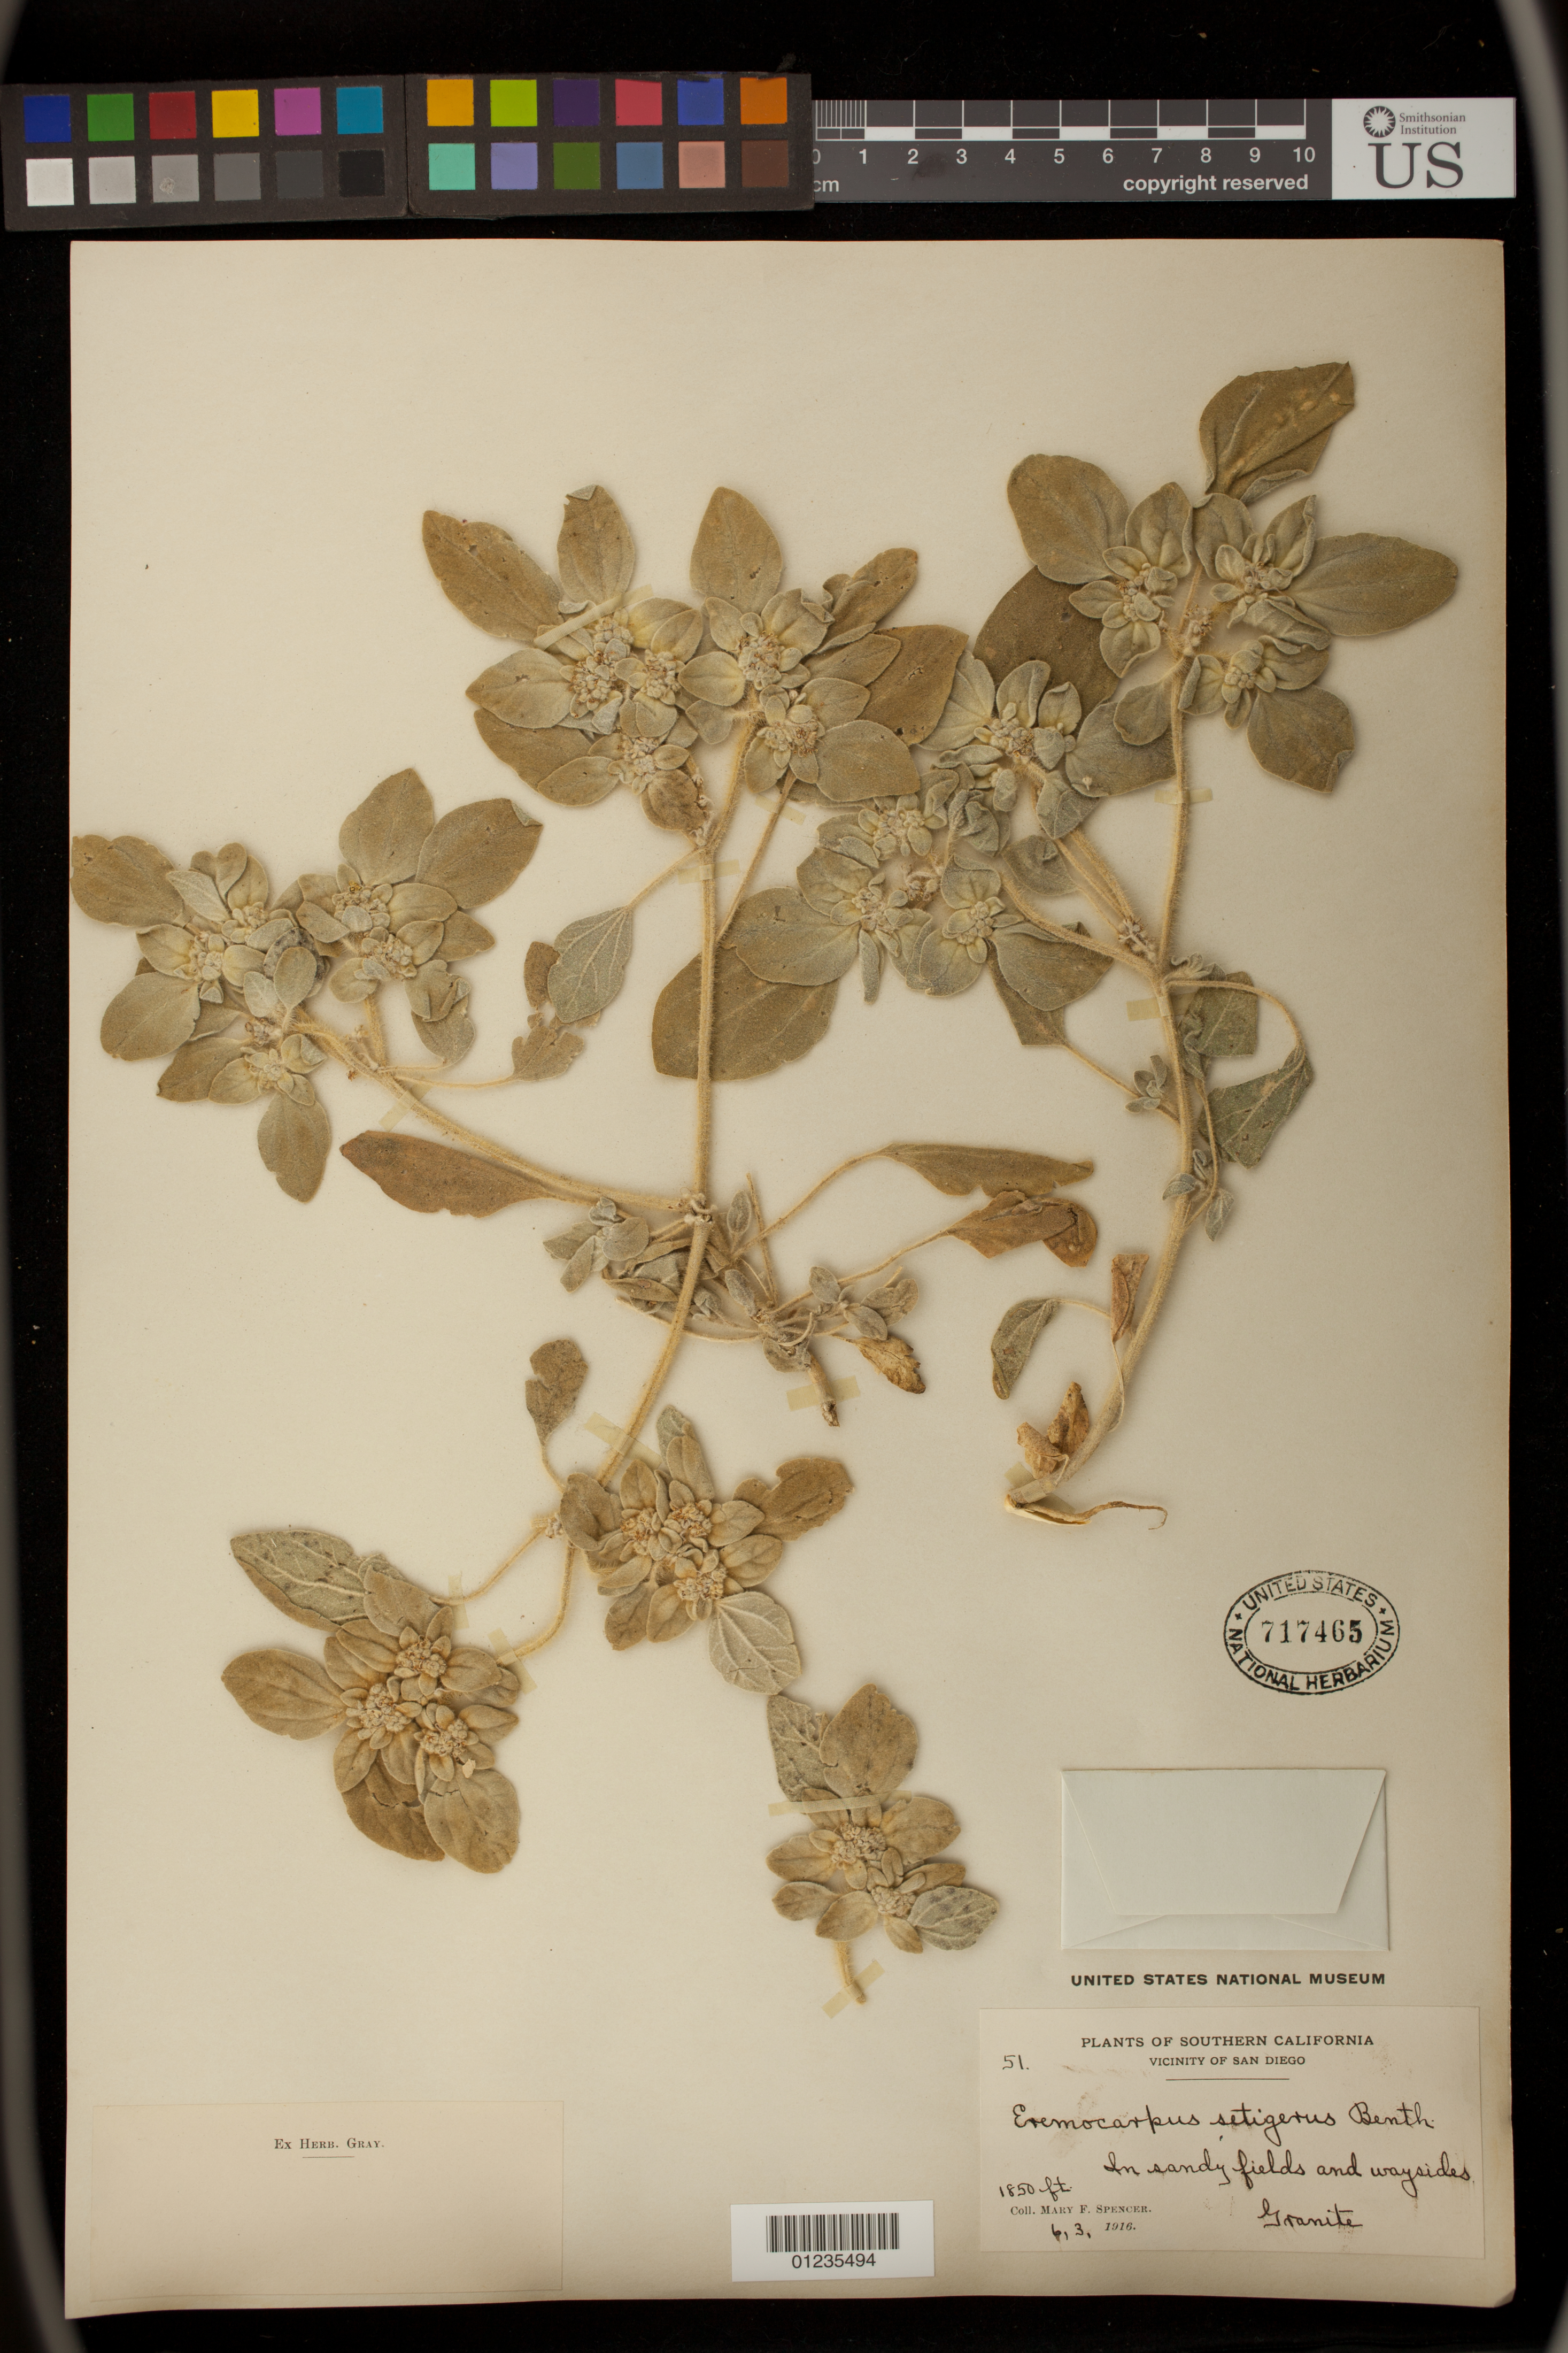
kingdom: Plantae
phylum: Tracheophyta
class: Magnoliopsida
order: Malpighiales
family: Euphorbiaceae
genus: Eremocarpus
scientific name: Eremocarpus setigerus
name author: (Hook.) Benth.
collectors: M. Spencer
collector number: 51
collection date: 1916-06-03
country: United States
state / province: California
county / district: San Diego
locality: Vicinity of San Diego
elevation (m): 564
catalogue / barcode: US 717465